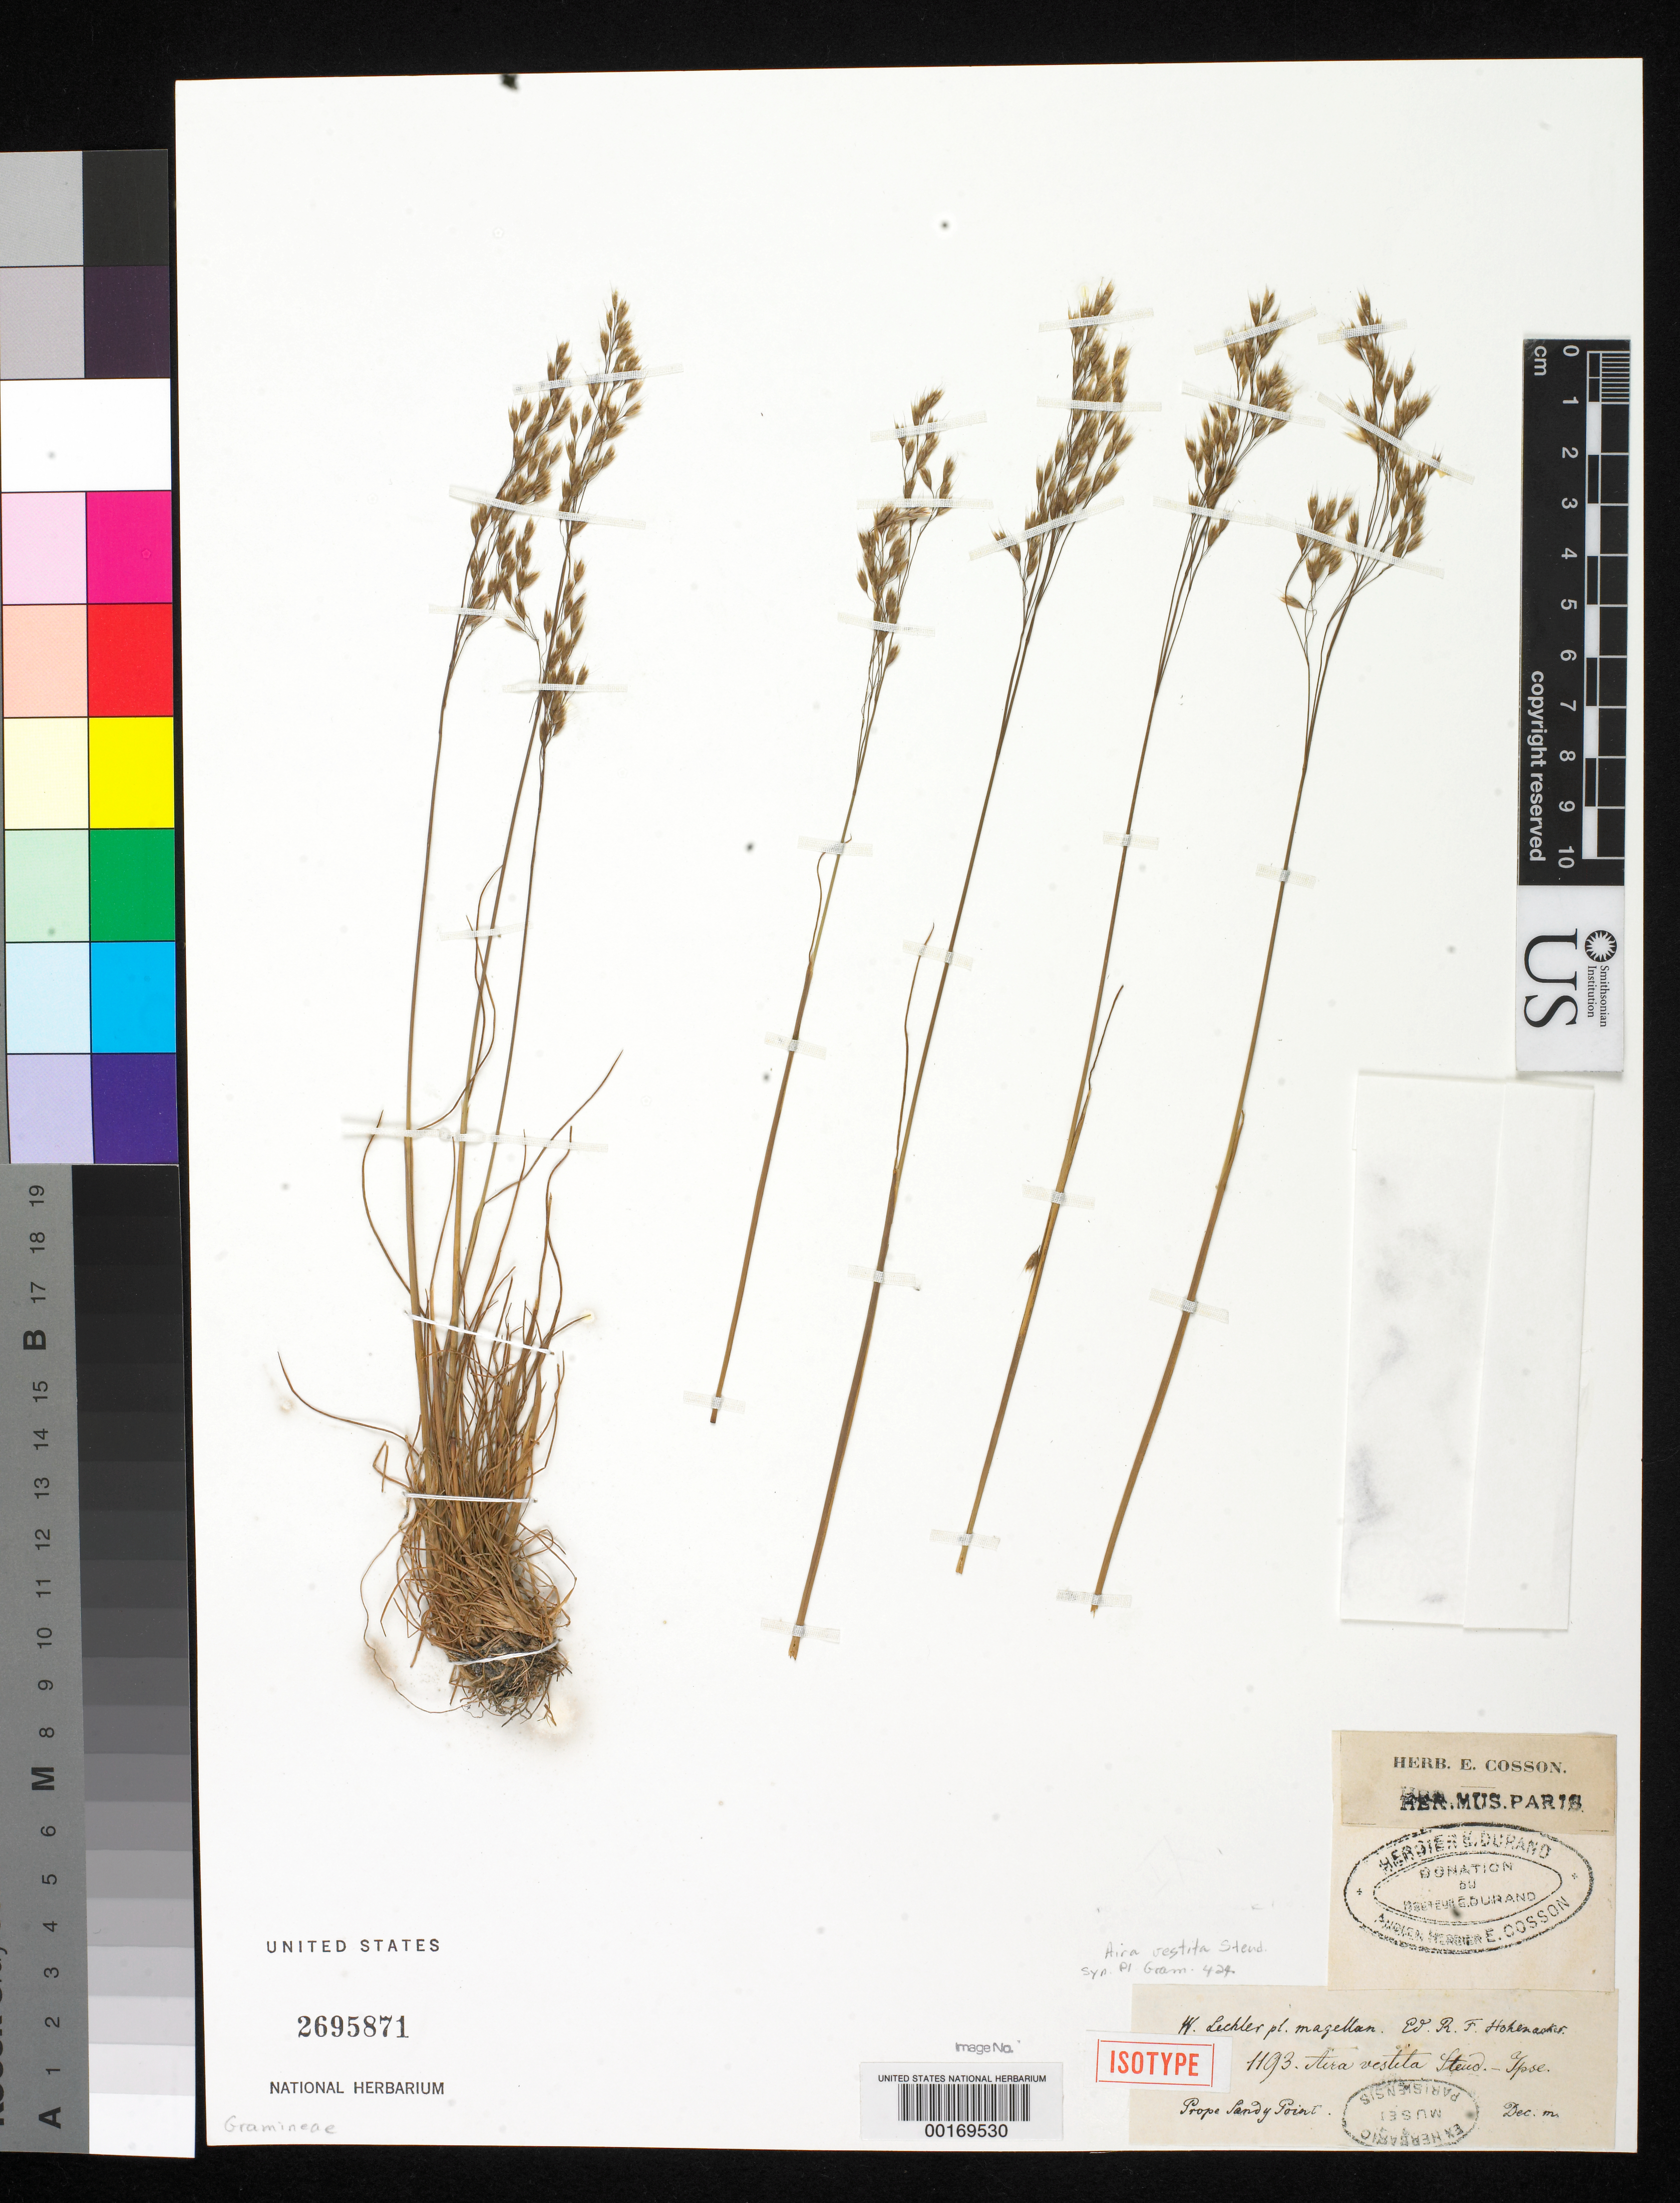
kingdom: Plantae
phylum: Tracheophyta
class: Liliopsida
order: Poales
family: Poaceae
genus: Aira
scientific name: Aira vestita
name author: Steud.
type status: Isotype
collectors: W. Lechler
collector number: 1193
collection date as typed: Dec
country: Chile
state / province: Magallanes y de la Antártica Chilena (XII)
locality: Sandy Point.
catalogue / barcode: US 2695871